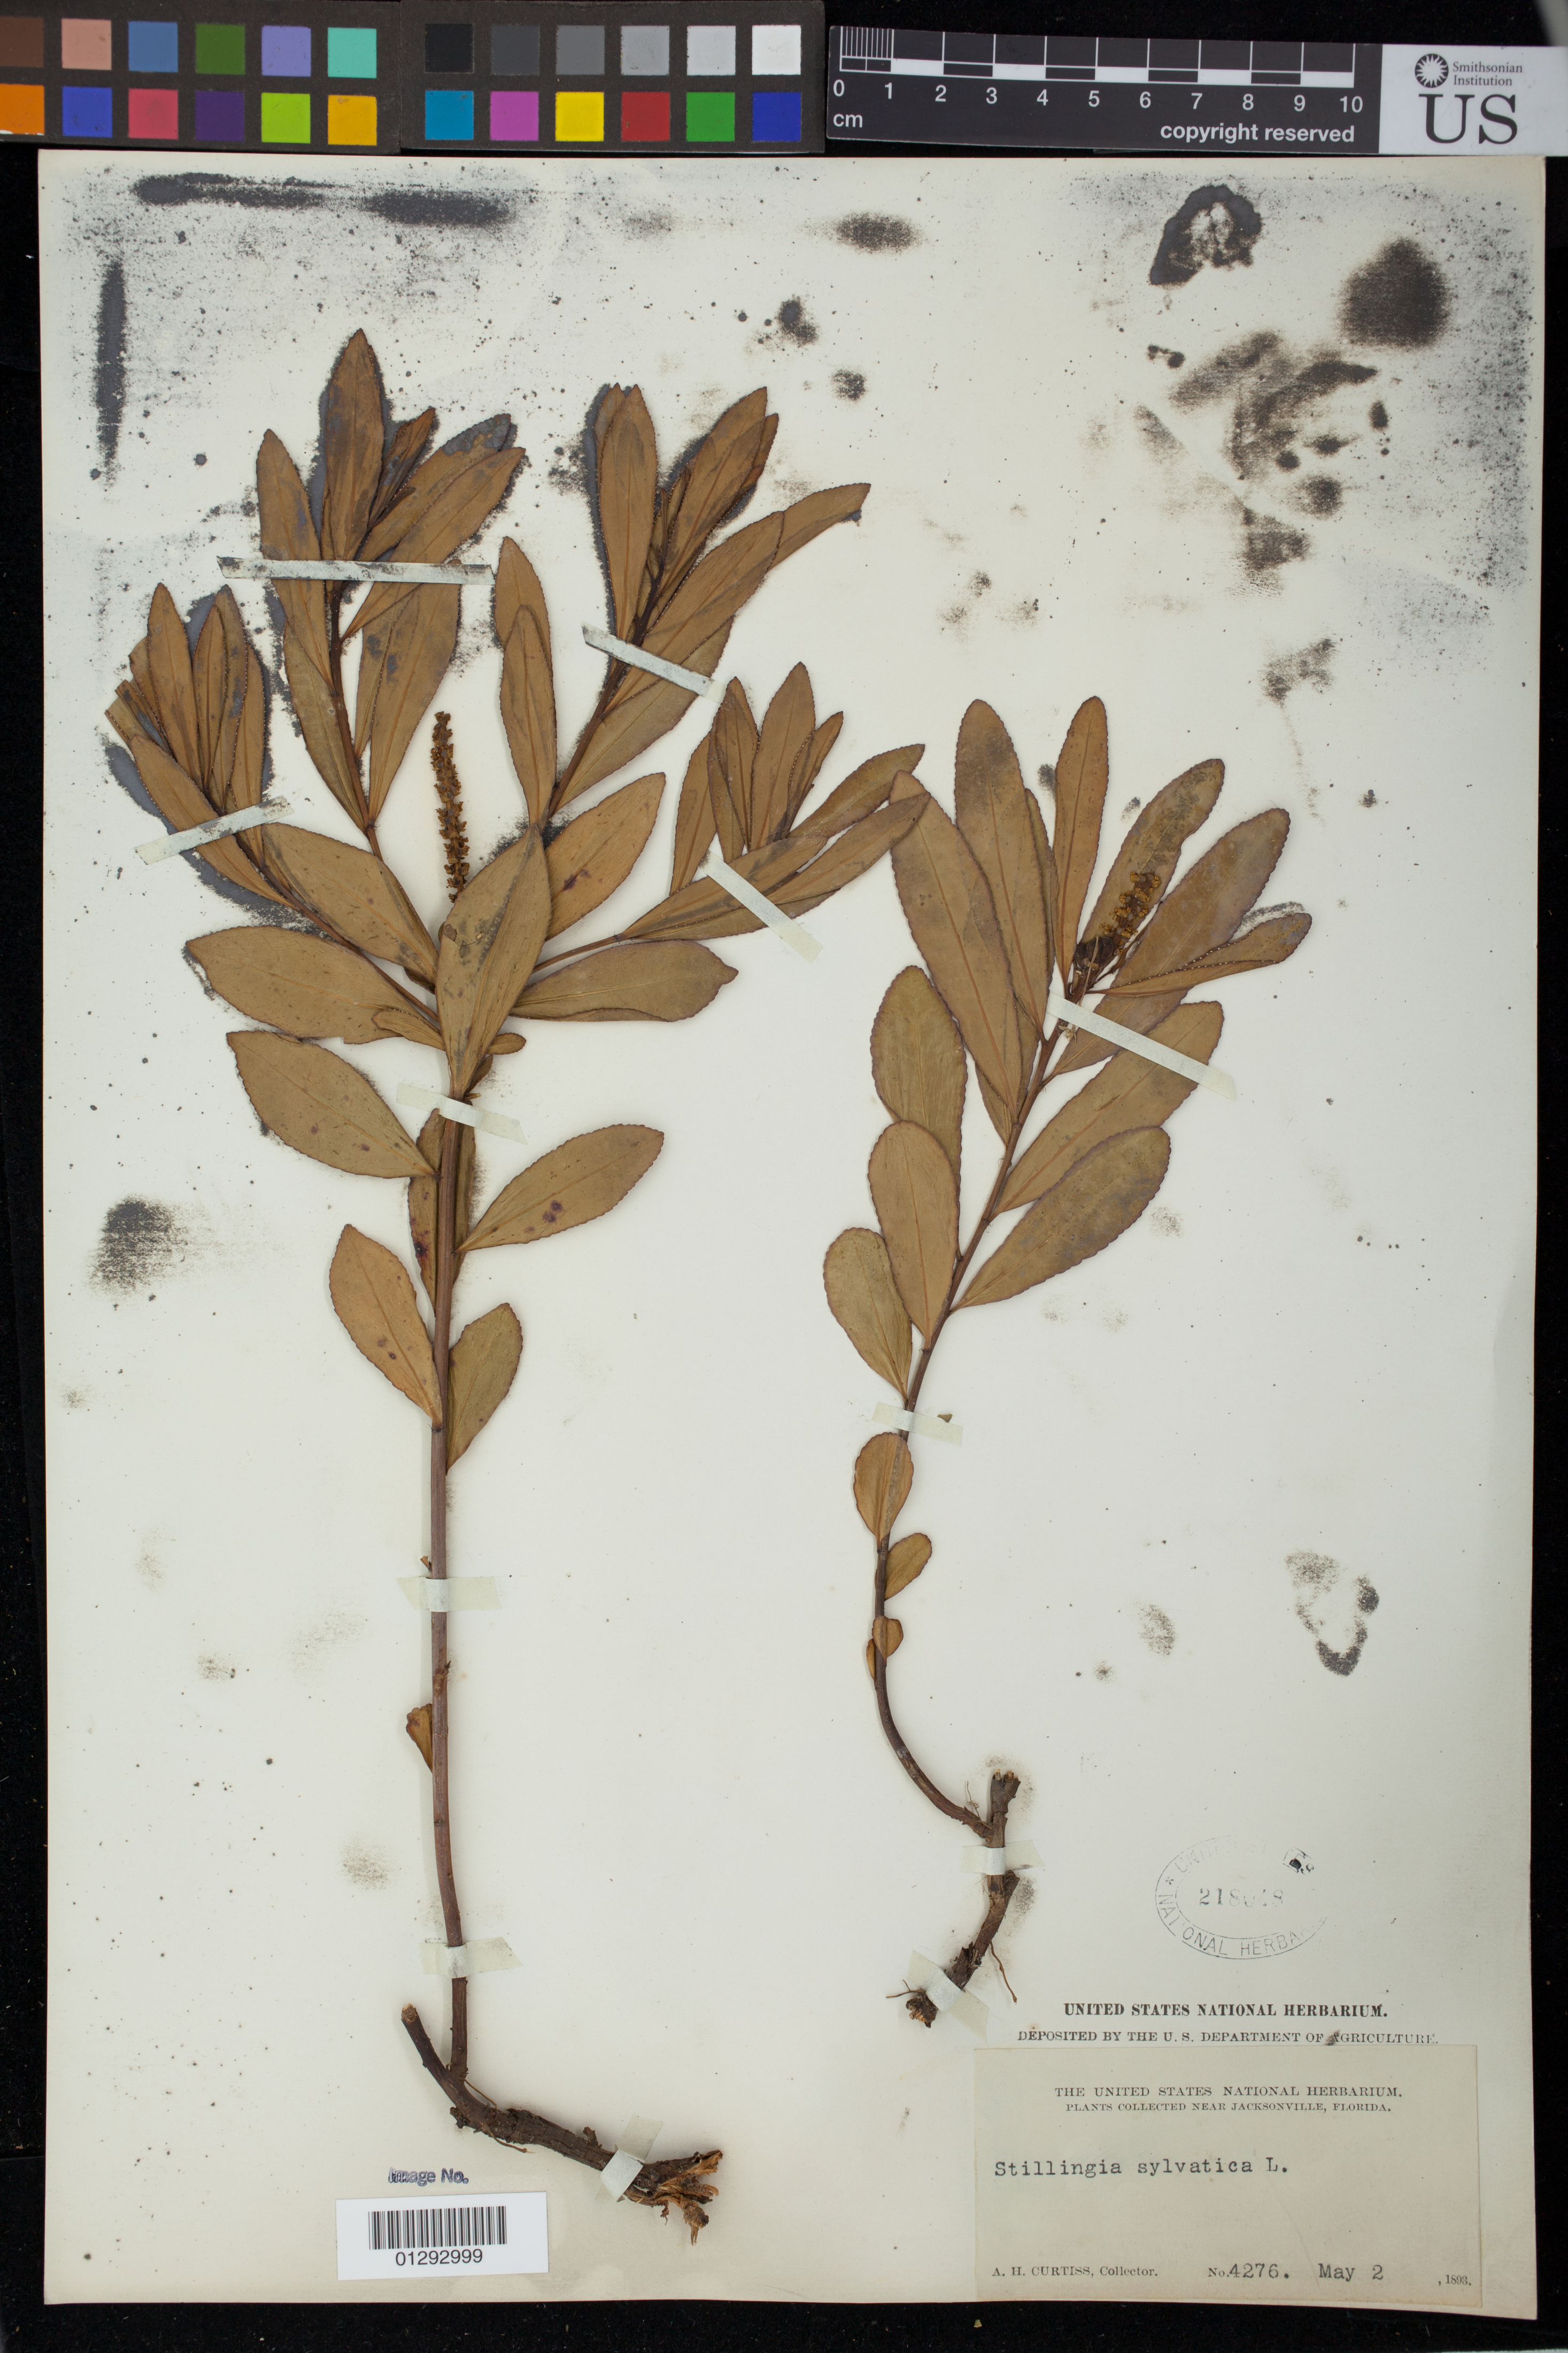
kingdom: Plantae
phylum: Tracheophyta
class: Magnoliopsida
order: Malpighiales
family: Euphorbiaceae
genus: Stillingia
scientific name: Stillingia sylvatica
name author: L.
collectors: A. H. Curtiss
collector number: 4276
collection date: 1893-05-02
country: United States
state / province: Florida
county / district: Duval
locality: near Jacksonville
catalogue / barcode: US 218048